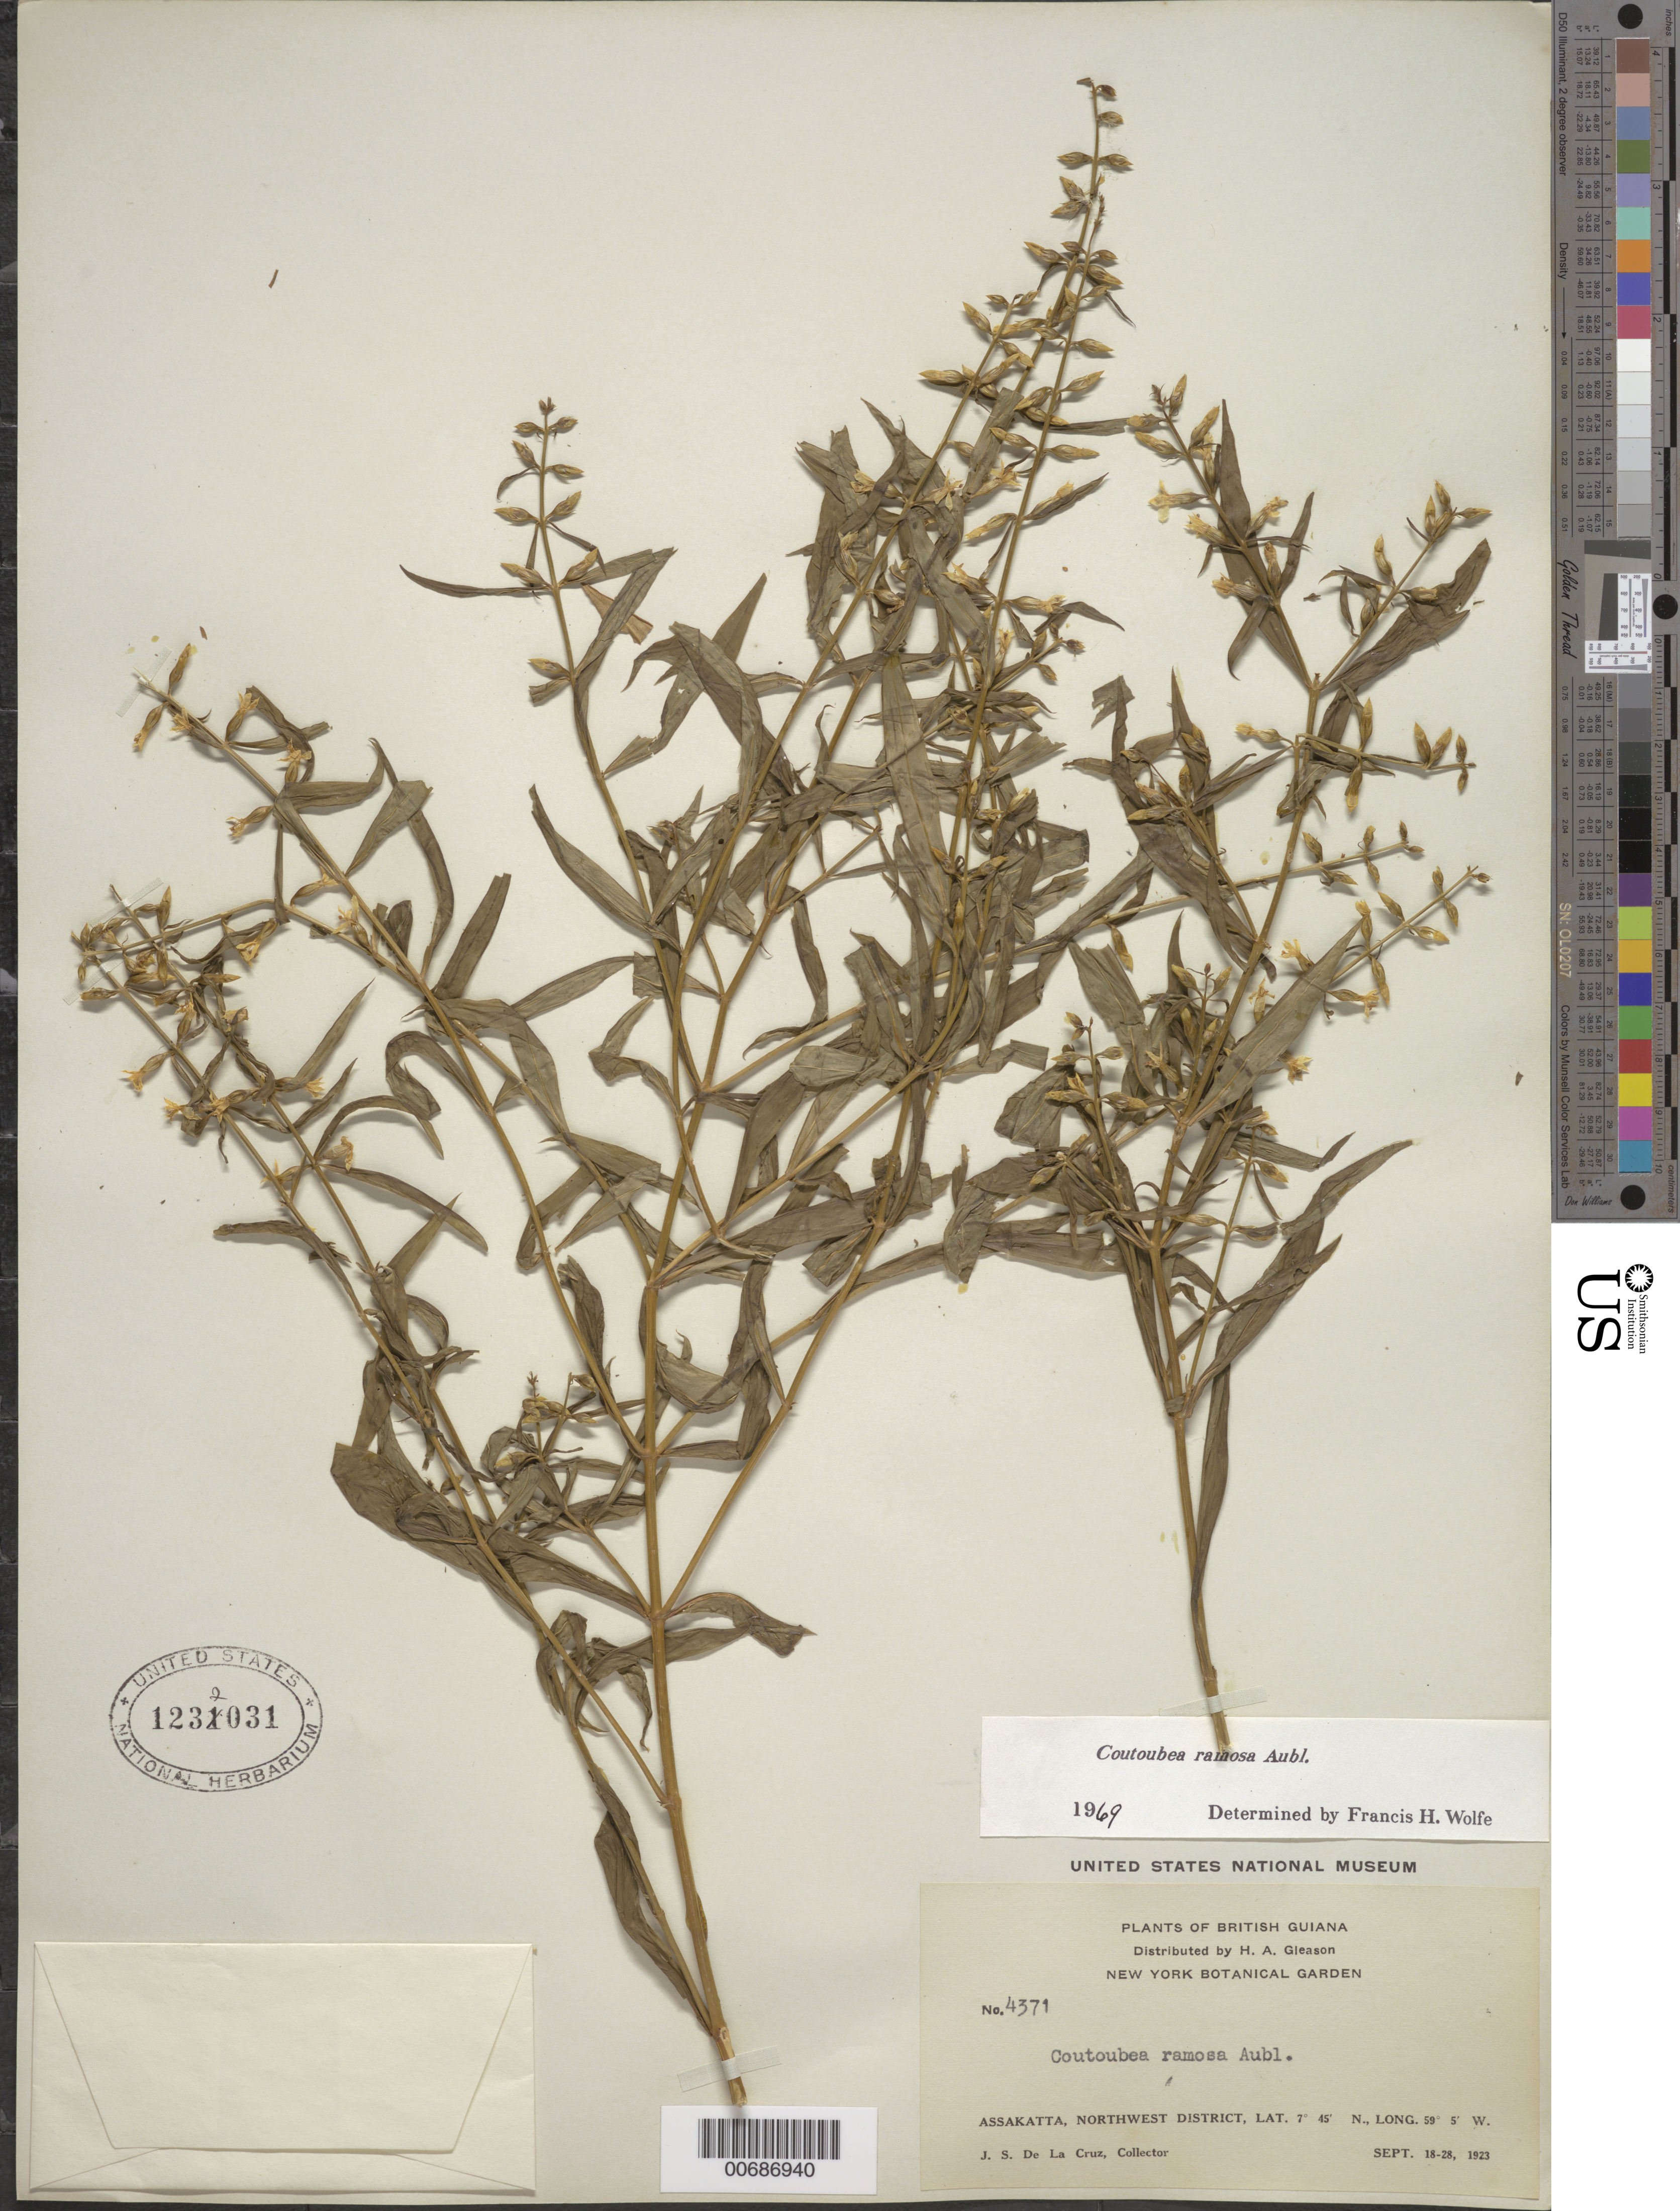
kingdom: Plantae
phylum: Tracheophyta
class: Magnoliopsida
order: Gentianales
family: Gentianaceae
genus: Coutoubea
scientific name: Coutoubea ramosa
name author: Aubl.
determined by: Wolfe, F. H.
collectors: J. S. de la Cruz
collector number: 4371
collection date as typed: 18-Sep-23 to 28-Sep-23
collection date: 1923-09-18/1923-09-28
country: Guyana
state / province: Barima-Waini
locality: Assakatta, NW District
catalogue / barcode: US 1232031